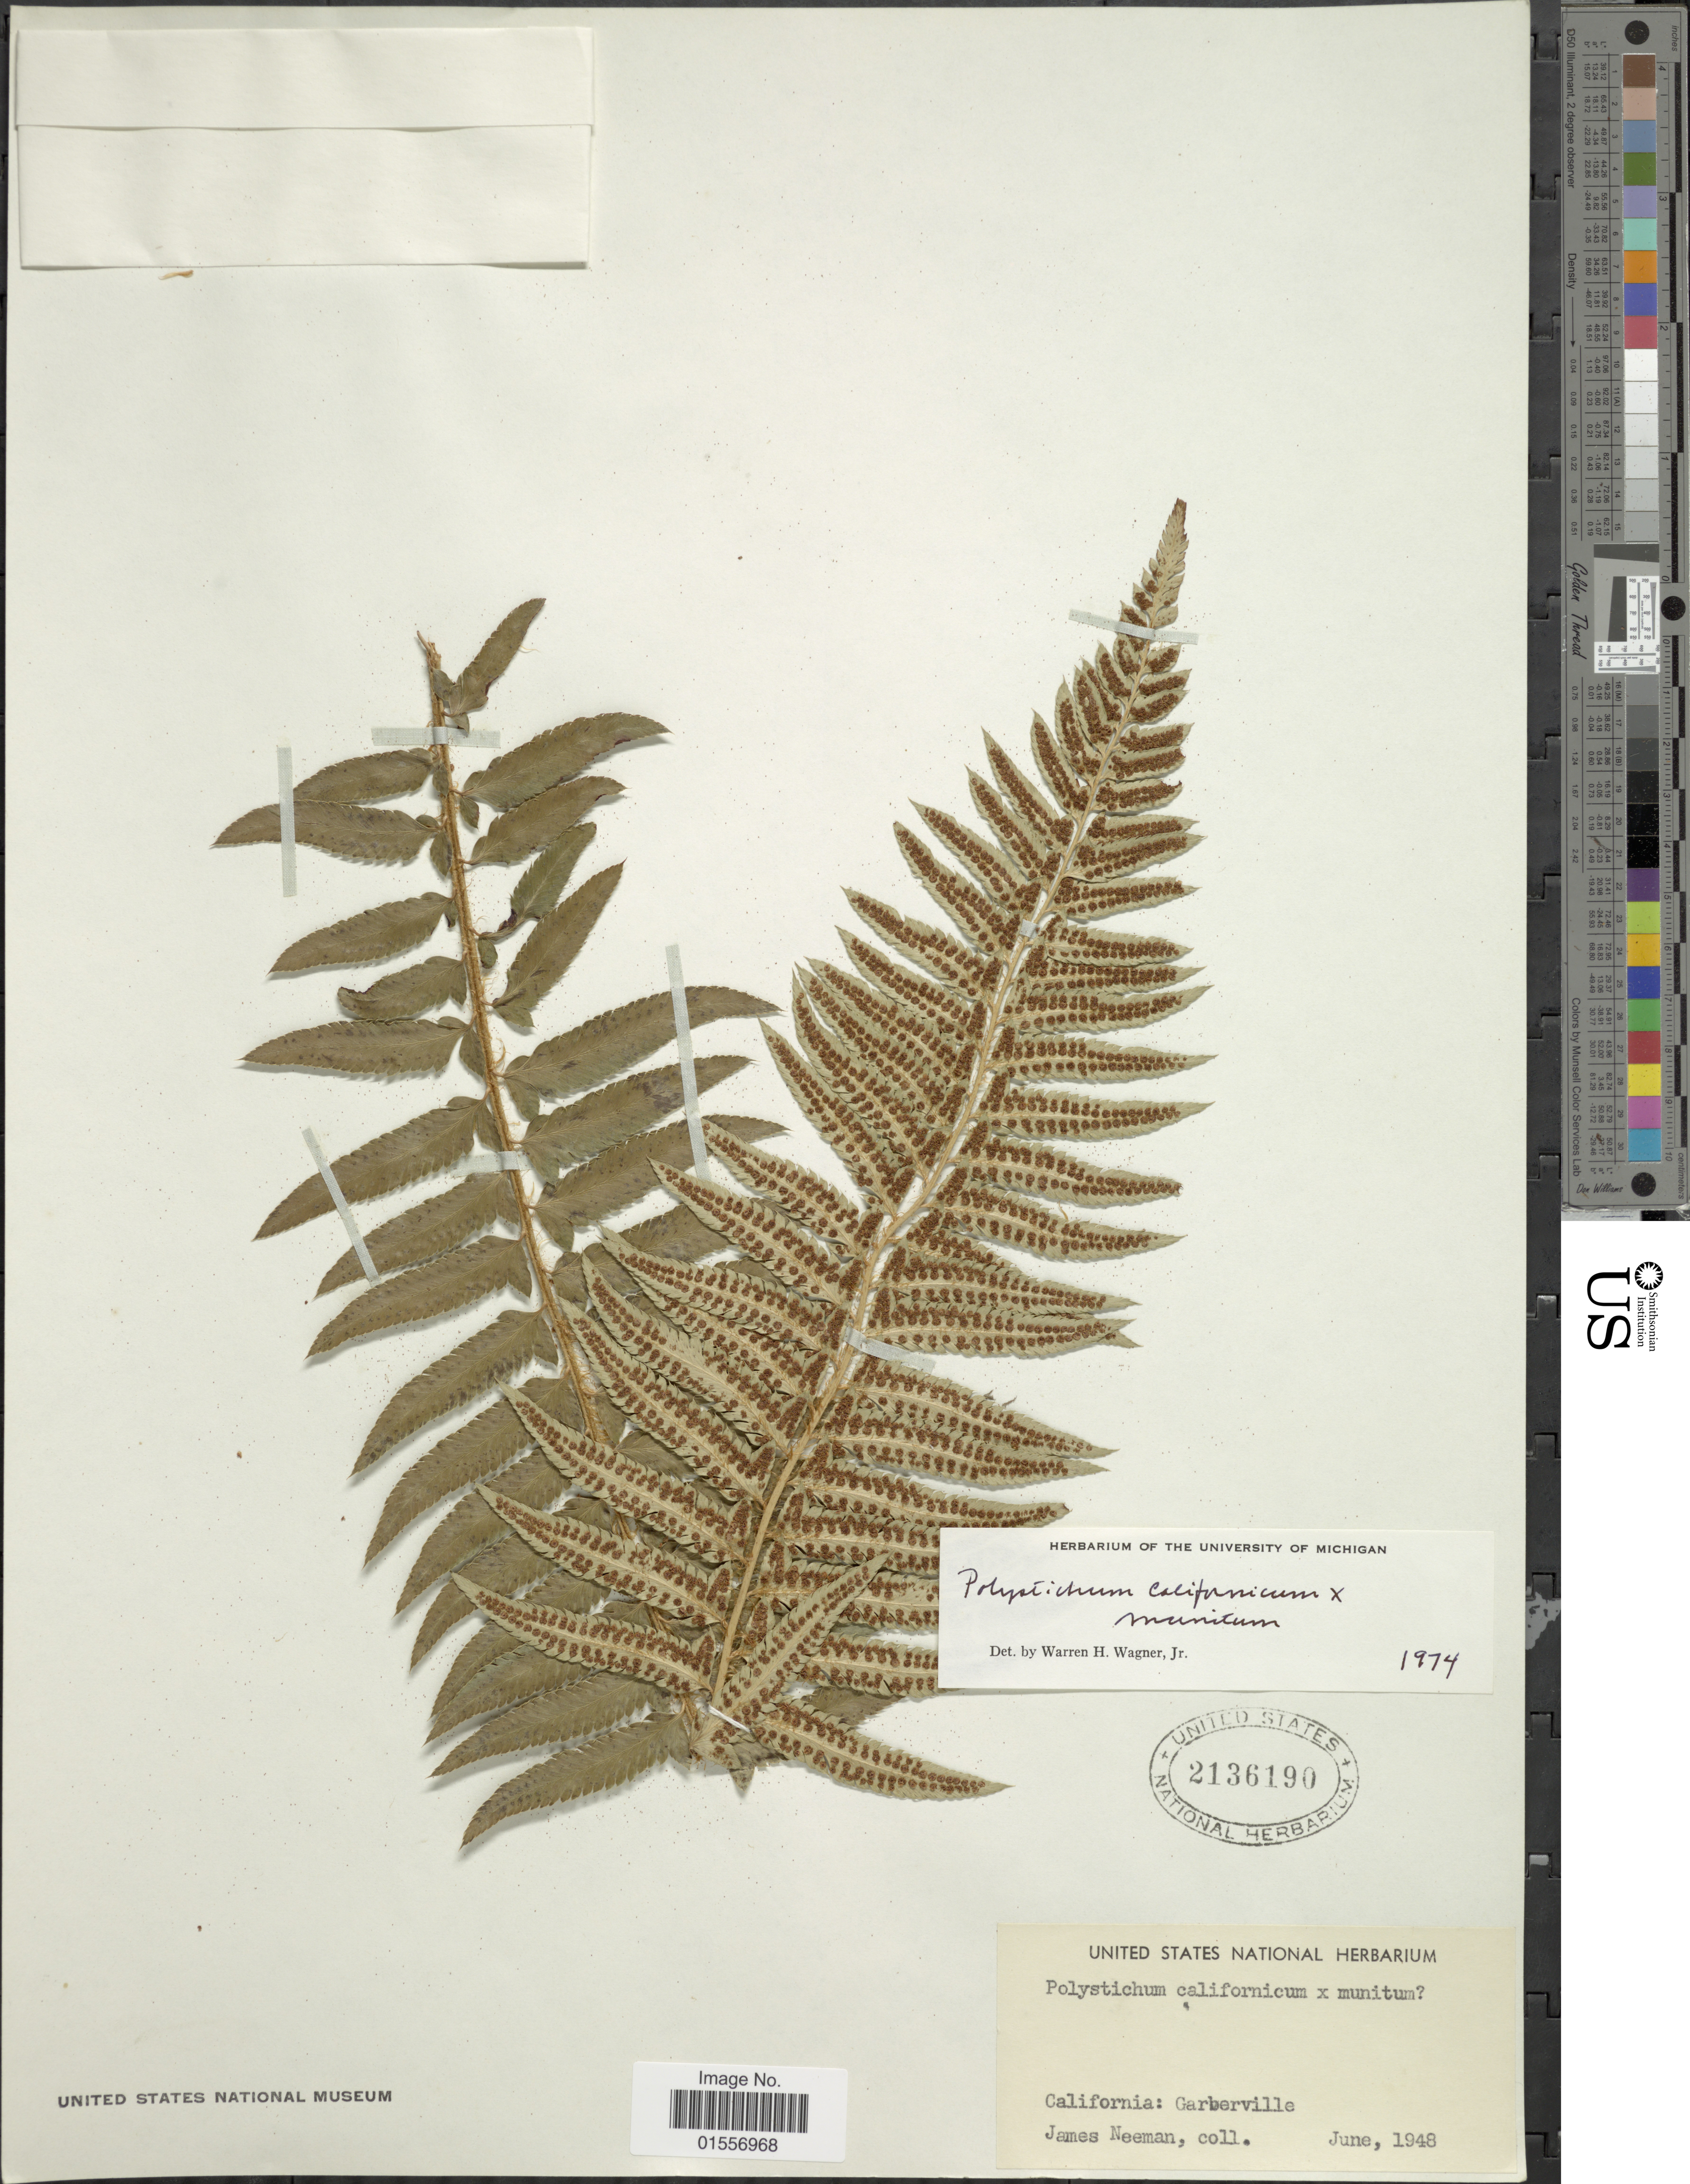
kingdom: Plantae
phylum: Tracheophyta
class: Polypodiopsida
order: Polypodiales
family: Dryopteridaceae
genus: Polystichum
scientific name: Polystichum californicum x P. munitum (Kaulf.) C. Presl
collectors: J. Neeman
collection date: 1948-06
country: United States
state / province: California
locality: California: Garberville.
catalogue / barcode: US 2136190